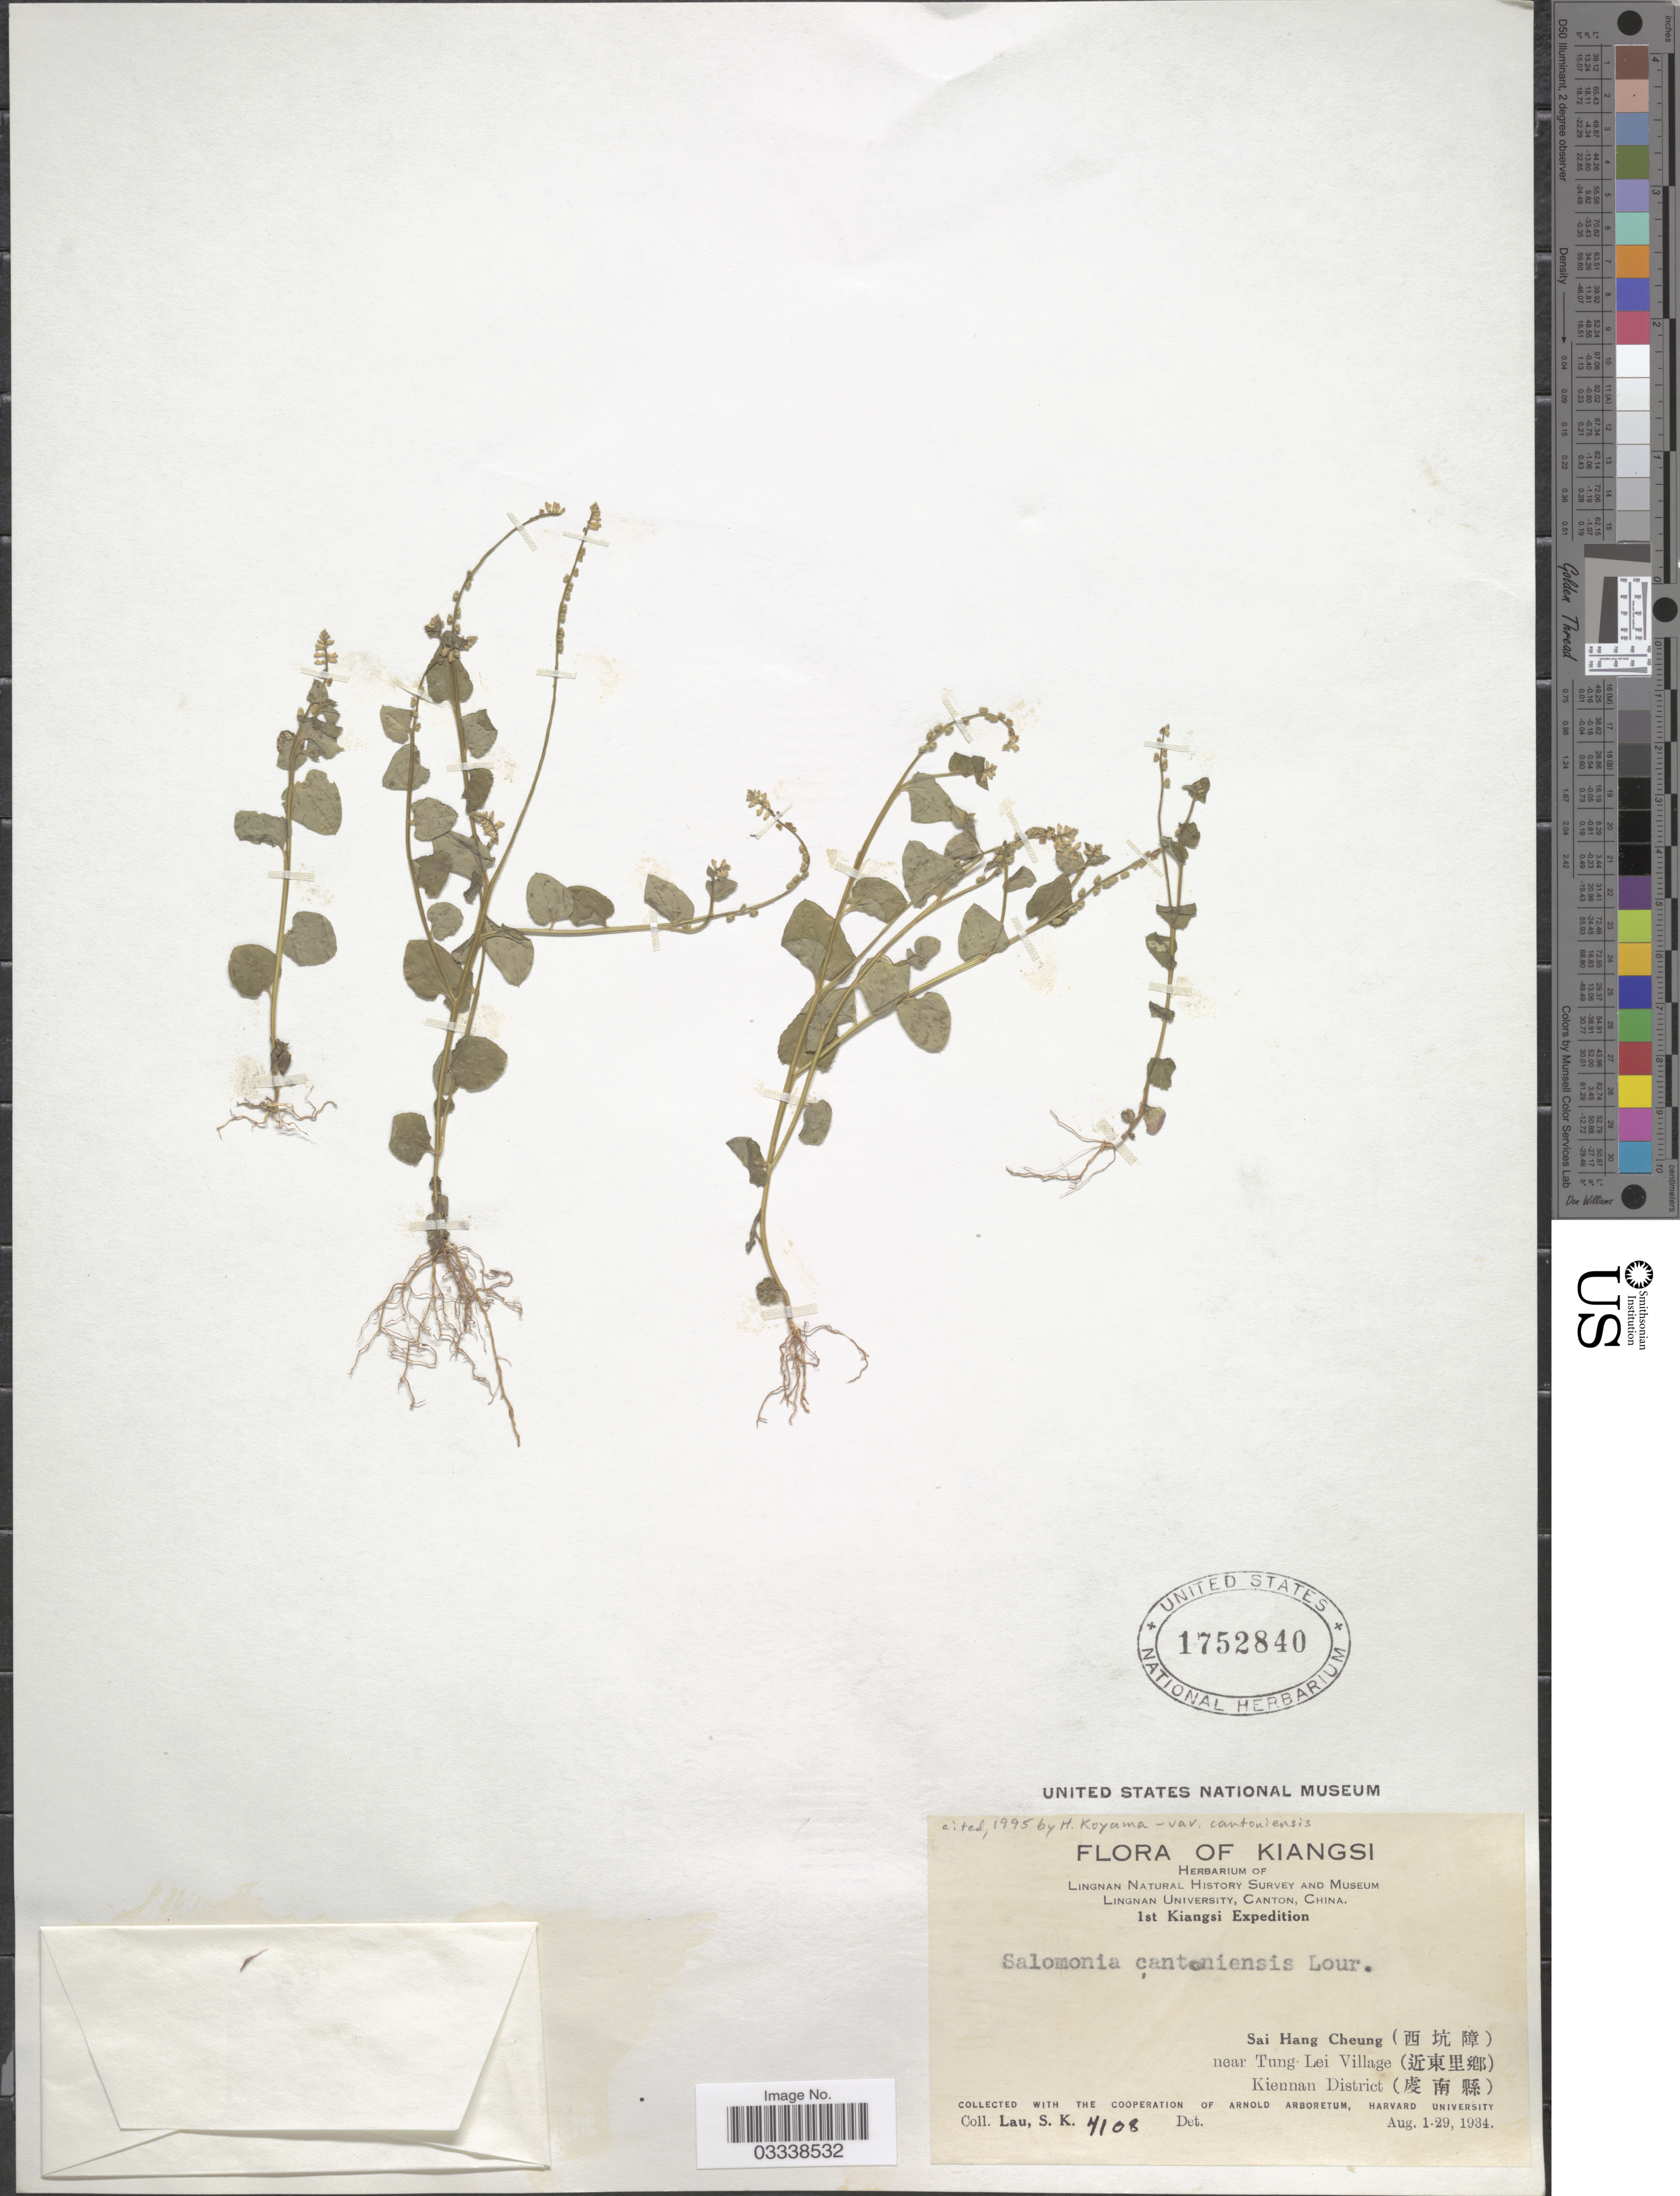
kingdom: Plantae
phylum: Tracheophyta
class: Magnoliopsida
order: Fabales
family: Polygalaceae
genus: Salomonia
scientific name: Salomonia cantoniensis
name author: Lour.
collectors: S. K. Lau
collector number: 4108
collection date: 1934-08-01/1934-08-29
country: China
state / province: Jiangxi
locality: Kiangsi, Sai Hang Cheung (X) near Tung-Lei Village (X), Kiennan District (X).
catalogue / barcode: US 1752840